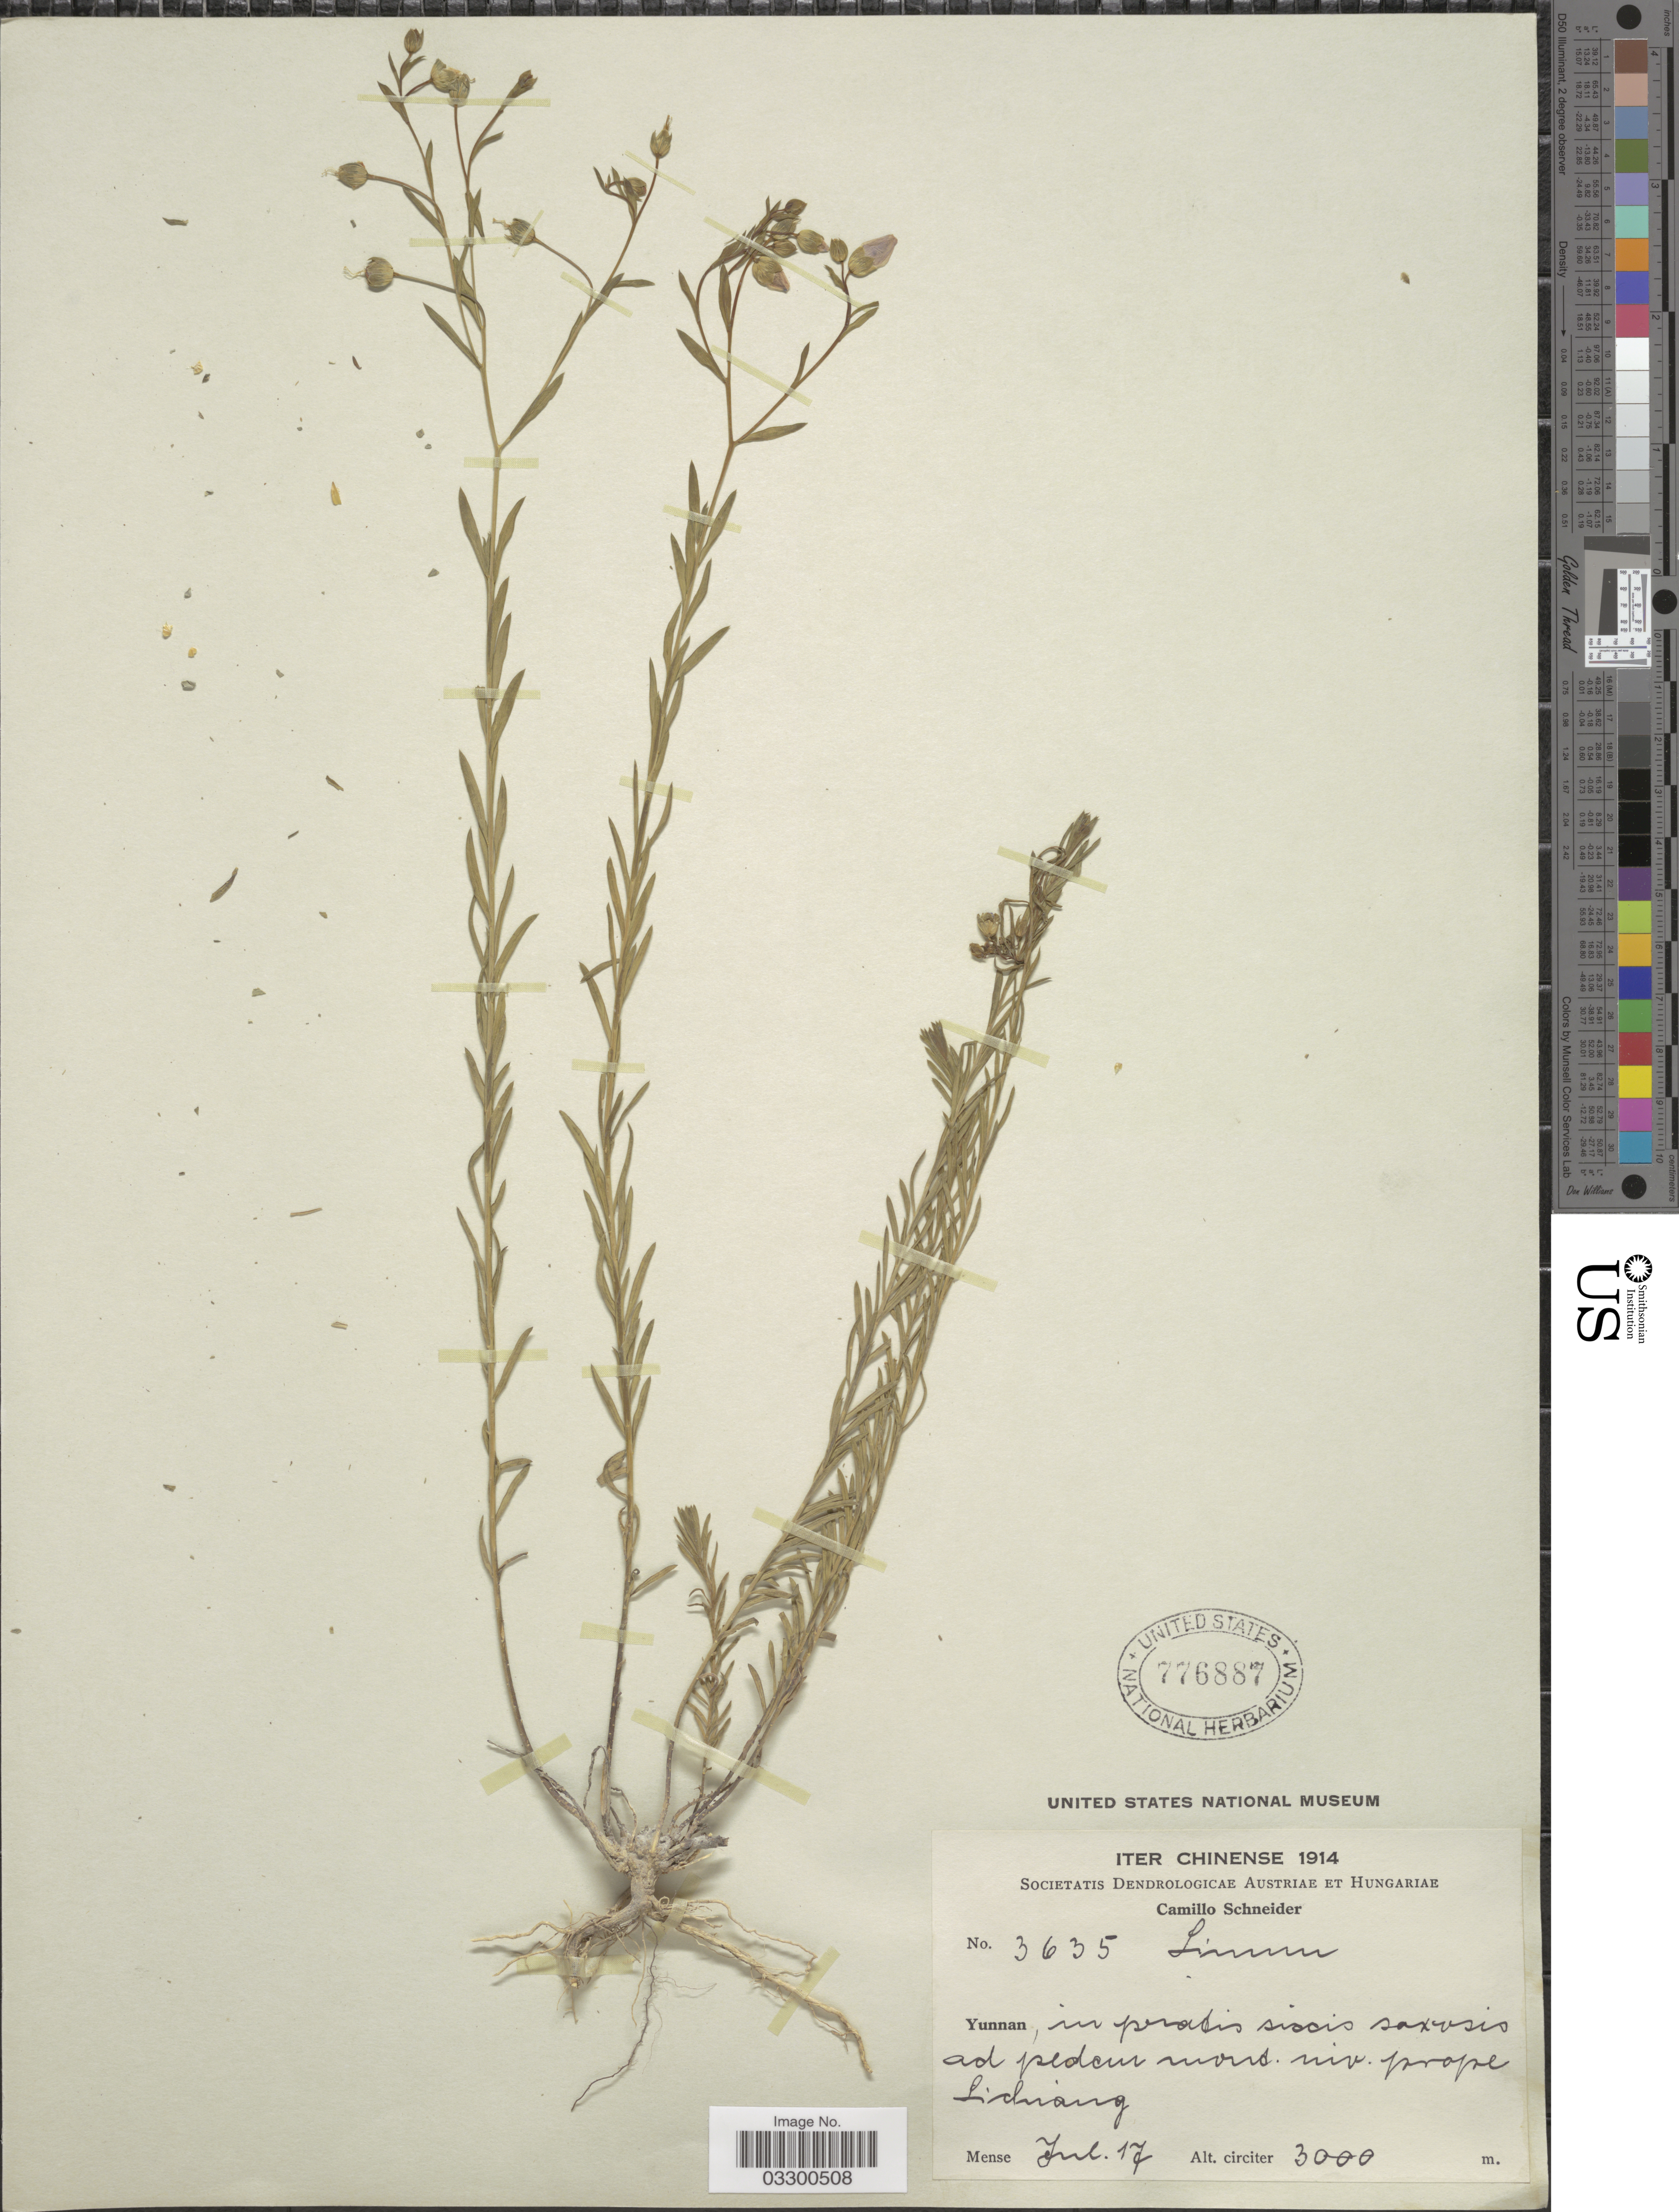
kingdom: Plantae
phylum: Tracheophyta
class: Magnoliopsida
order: Malpighiales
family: Linaceae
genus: Linum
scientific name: Linum sp.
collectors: C. K. Schneider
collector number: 3635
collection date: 1914-07-17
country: China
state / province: Yunnan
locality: In pratis [interpreted] siccis saxosis ad pedcur mond. niv. prope Lichiang.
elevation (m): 3000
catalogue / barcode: US 776887